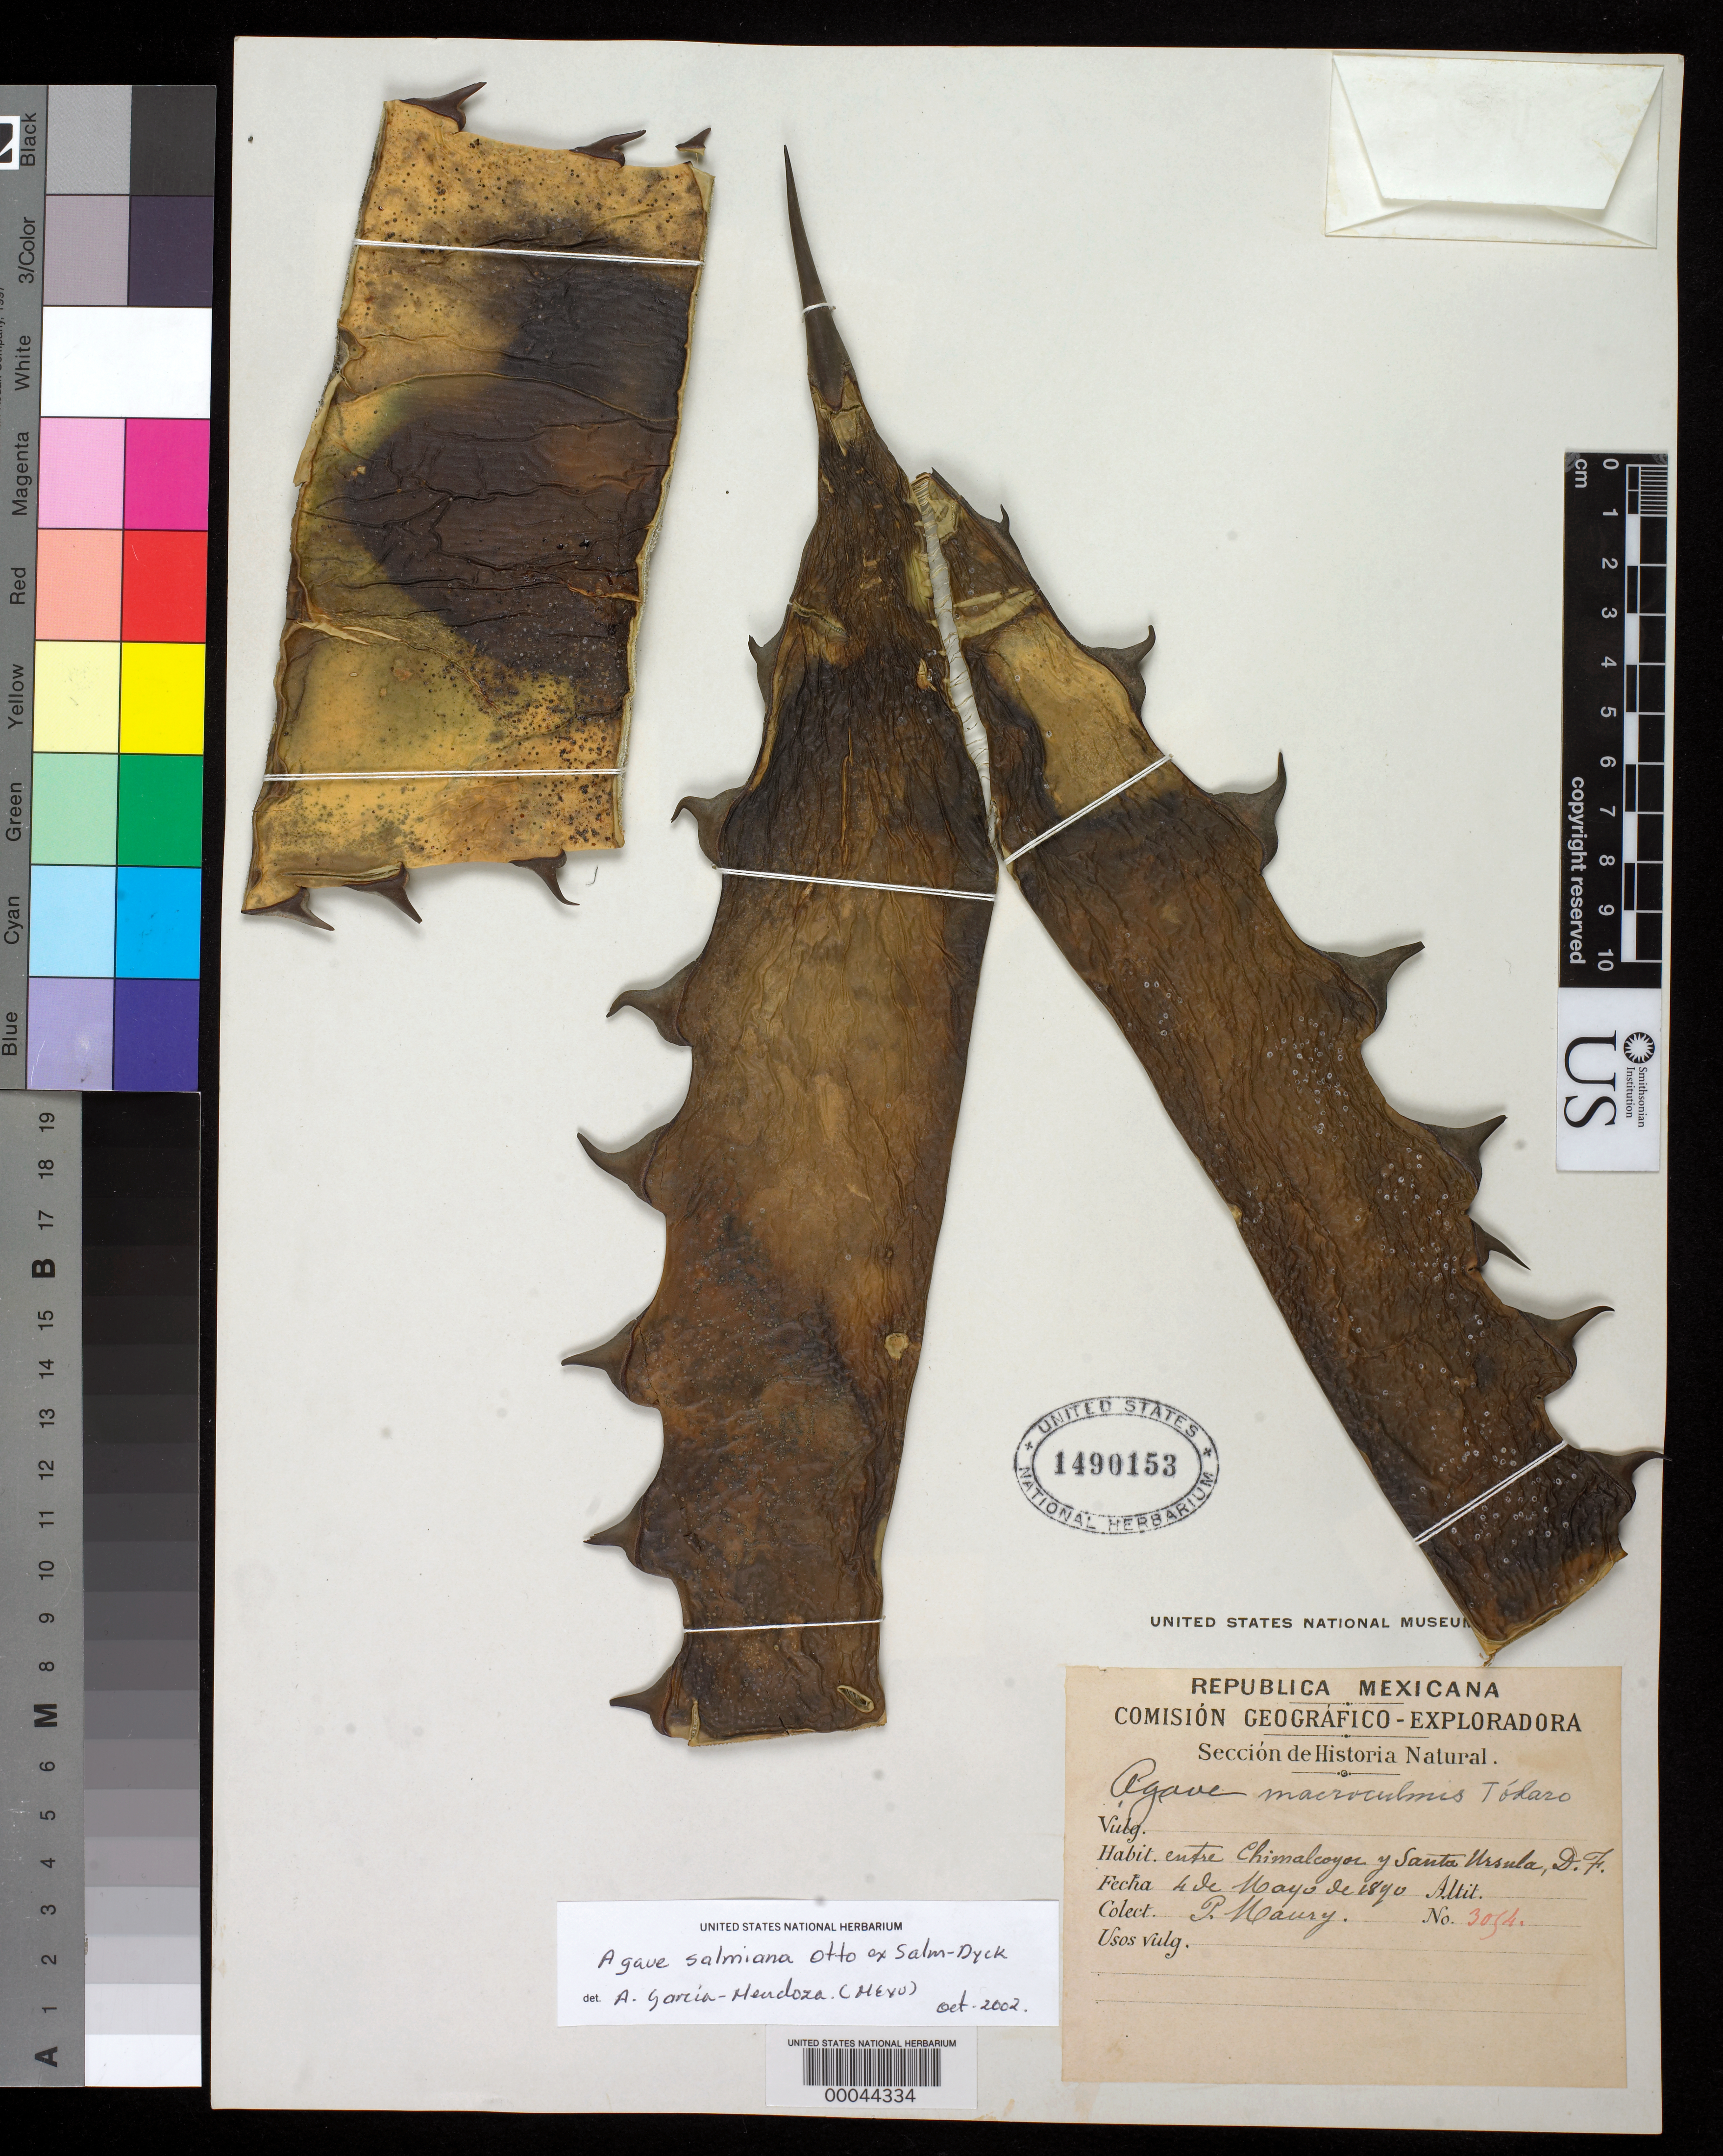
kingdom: Plantae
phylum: Tracheophyta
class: Liliopsida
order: Asparagales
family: Asparagaceae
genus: Agave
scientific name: Agave salmiana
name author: Otto ex Salm-Dyck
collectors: P. J. Maury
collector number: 3054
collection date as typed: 04 May 1890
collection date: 1890-05-04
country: Mexico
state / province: Distrito Federal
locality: Between Chimalcoyoc and Santa Ursula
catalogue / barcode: US 1490153